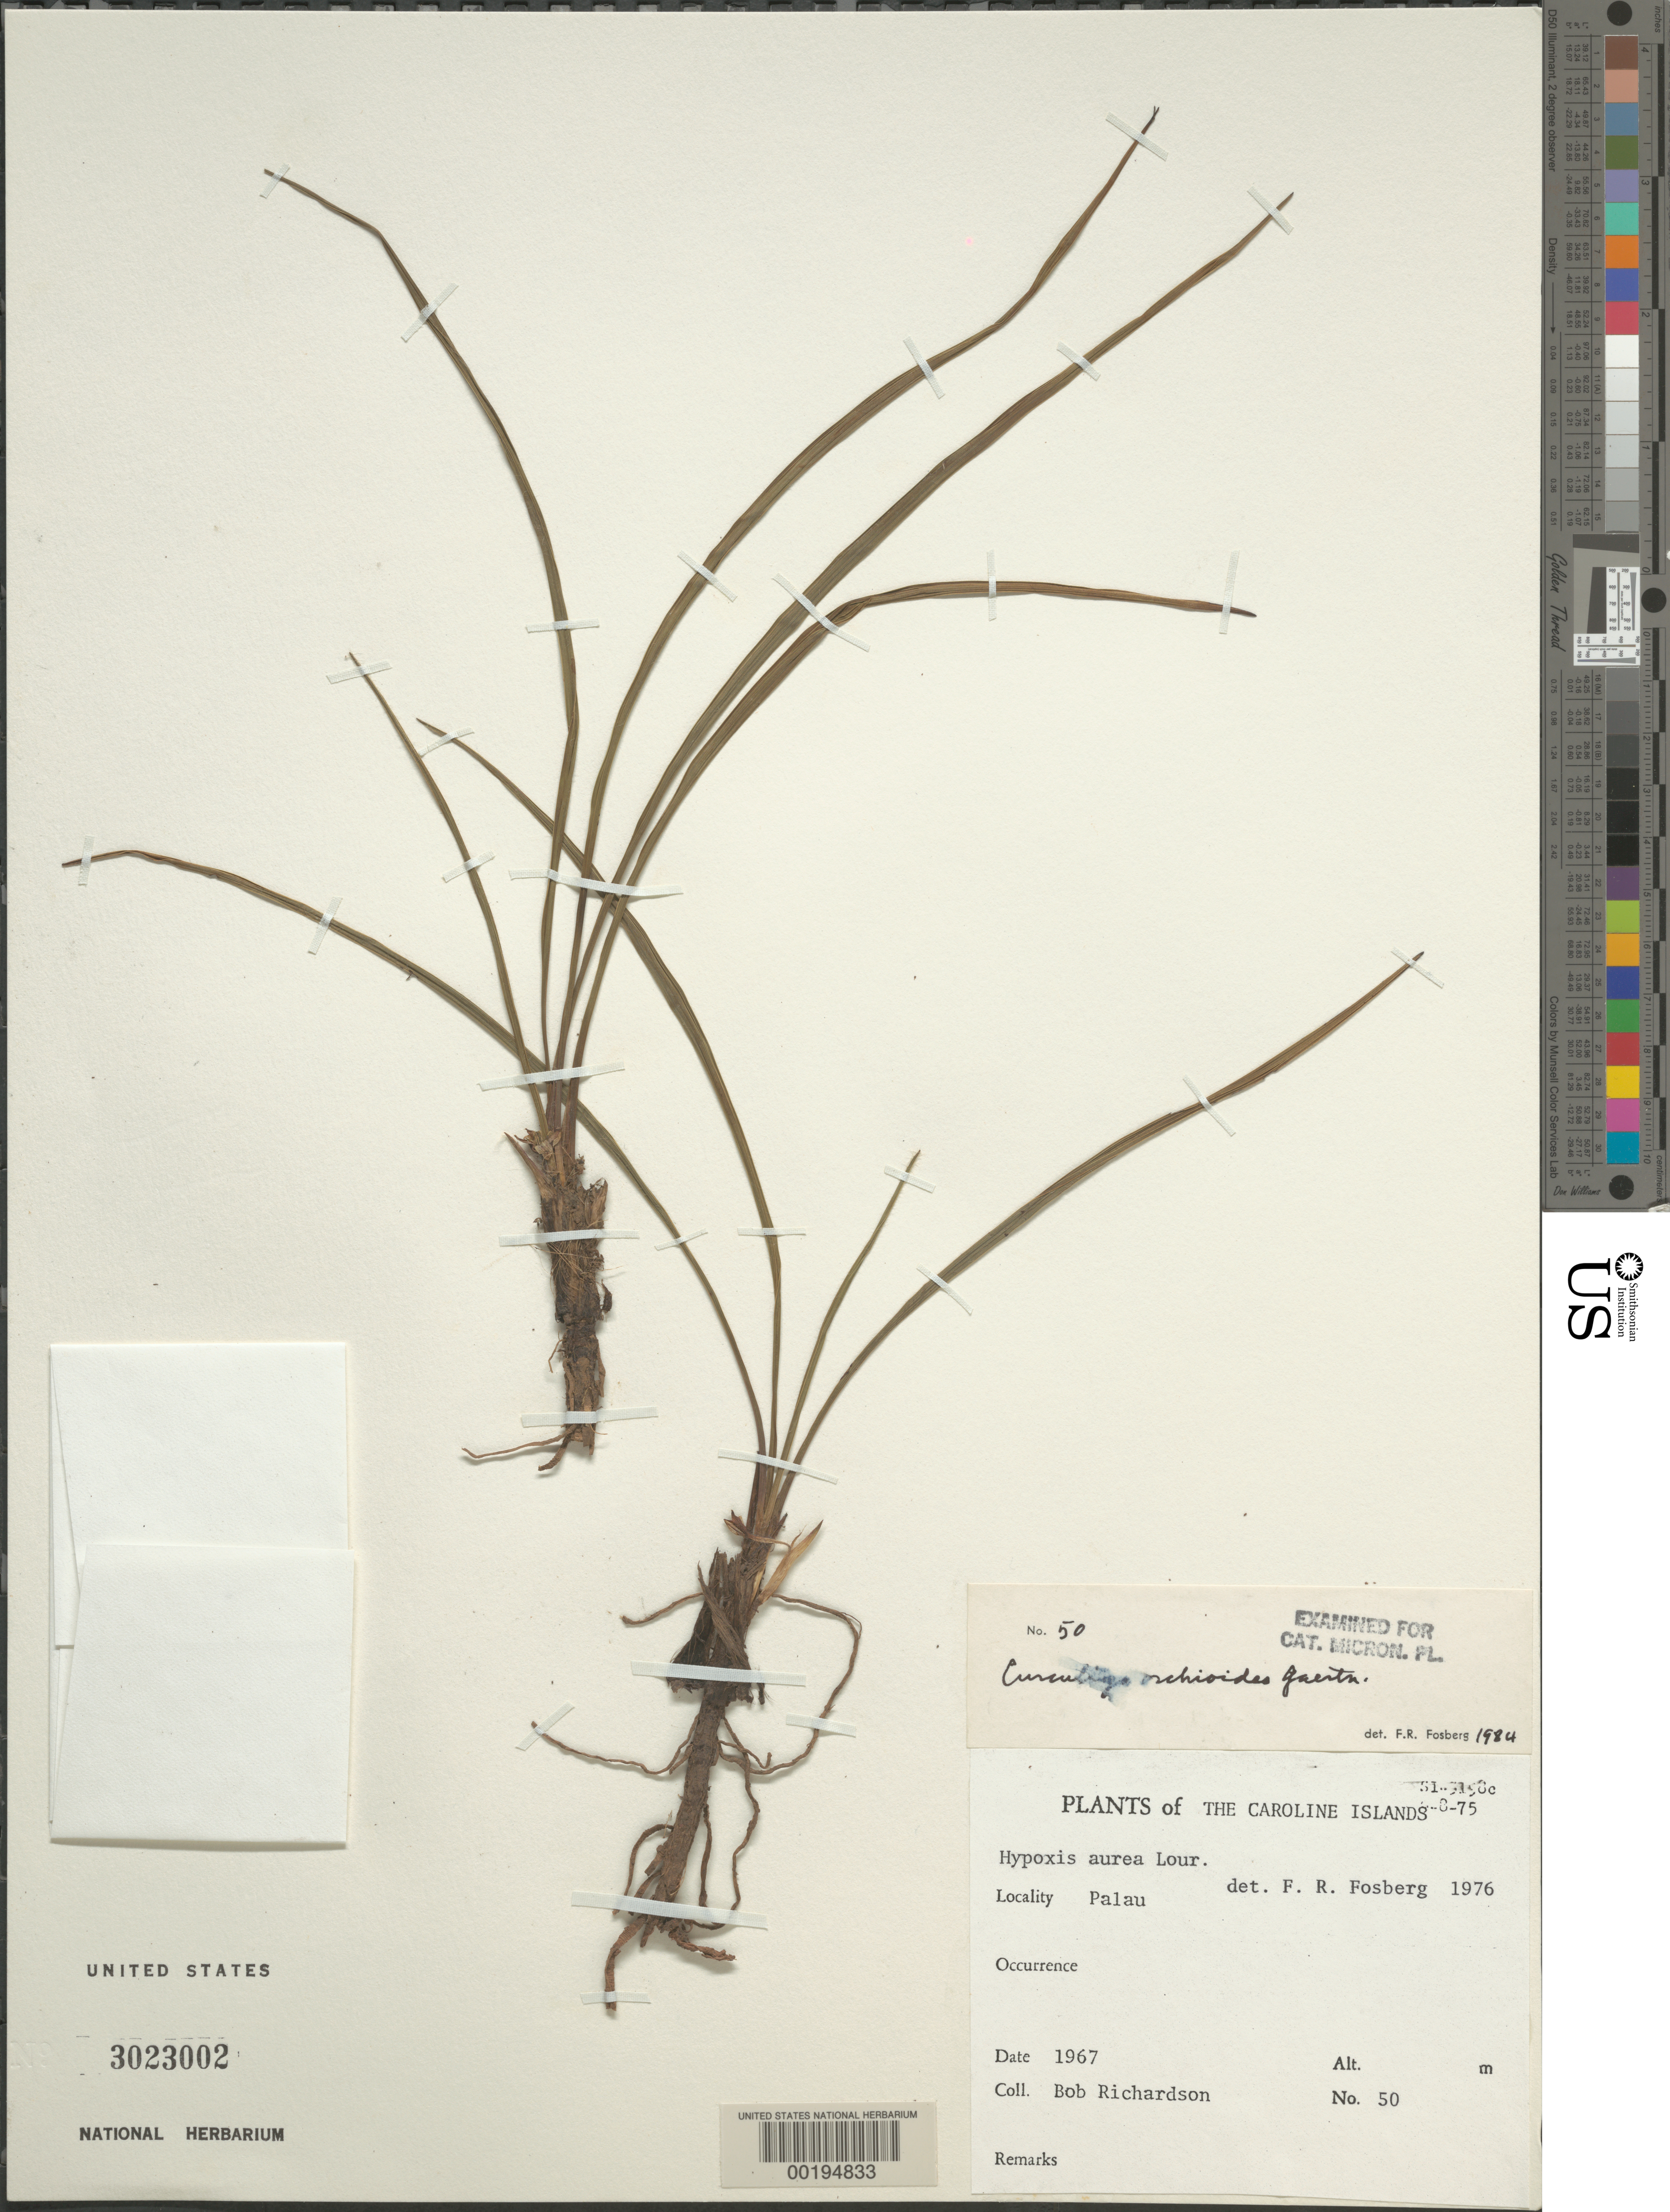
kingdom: Plantae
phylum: Tracheophyta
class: Liliopsida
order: Asparagales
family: Hypoxidaceae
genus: Curculigo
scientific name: Curculigo orchioides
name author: Gaertn.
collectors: B. Richardson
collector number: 50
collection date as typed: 1967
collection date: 1967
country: Palau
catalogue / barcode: US 3023002